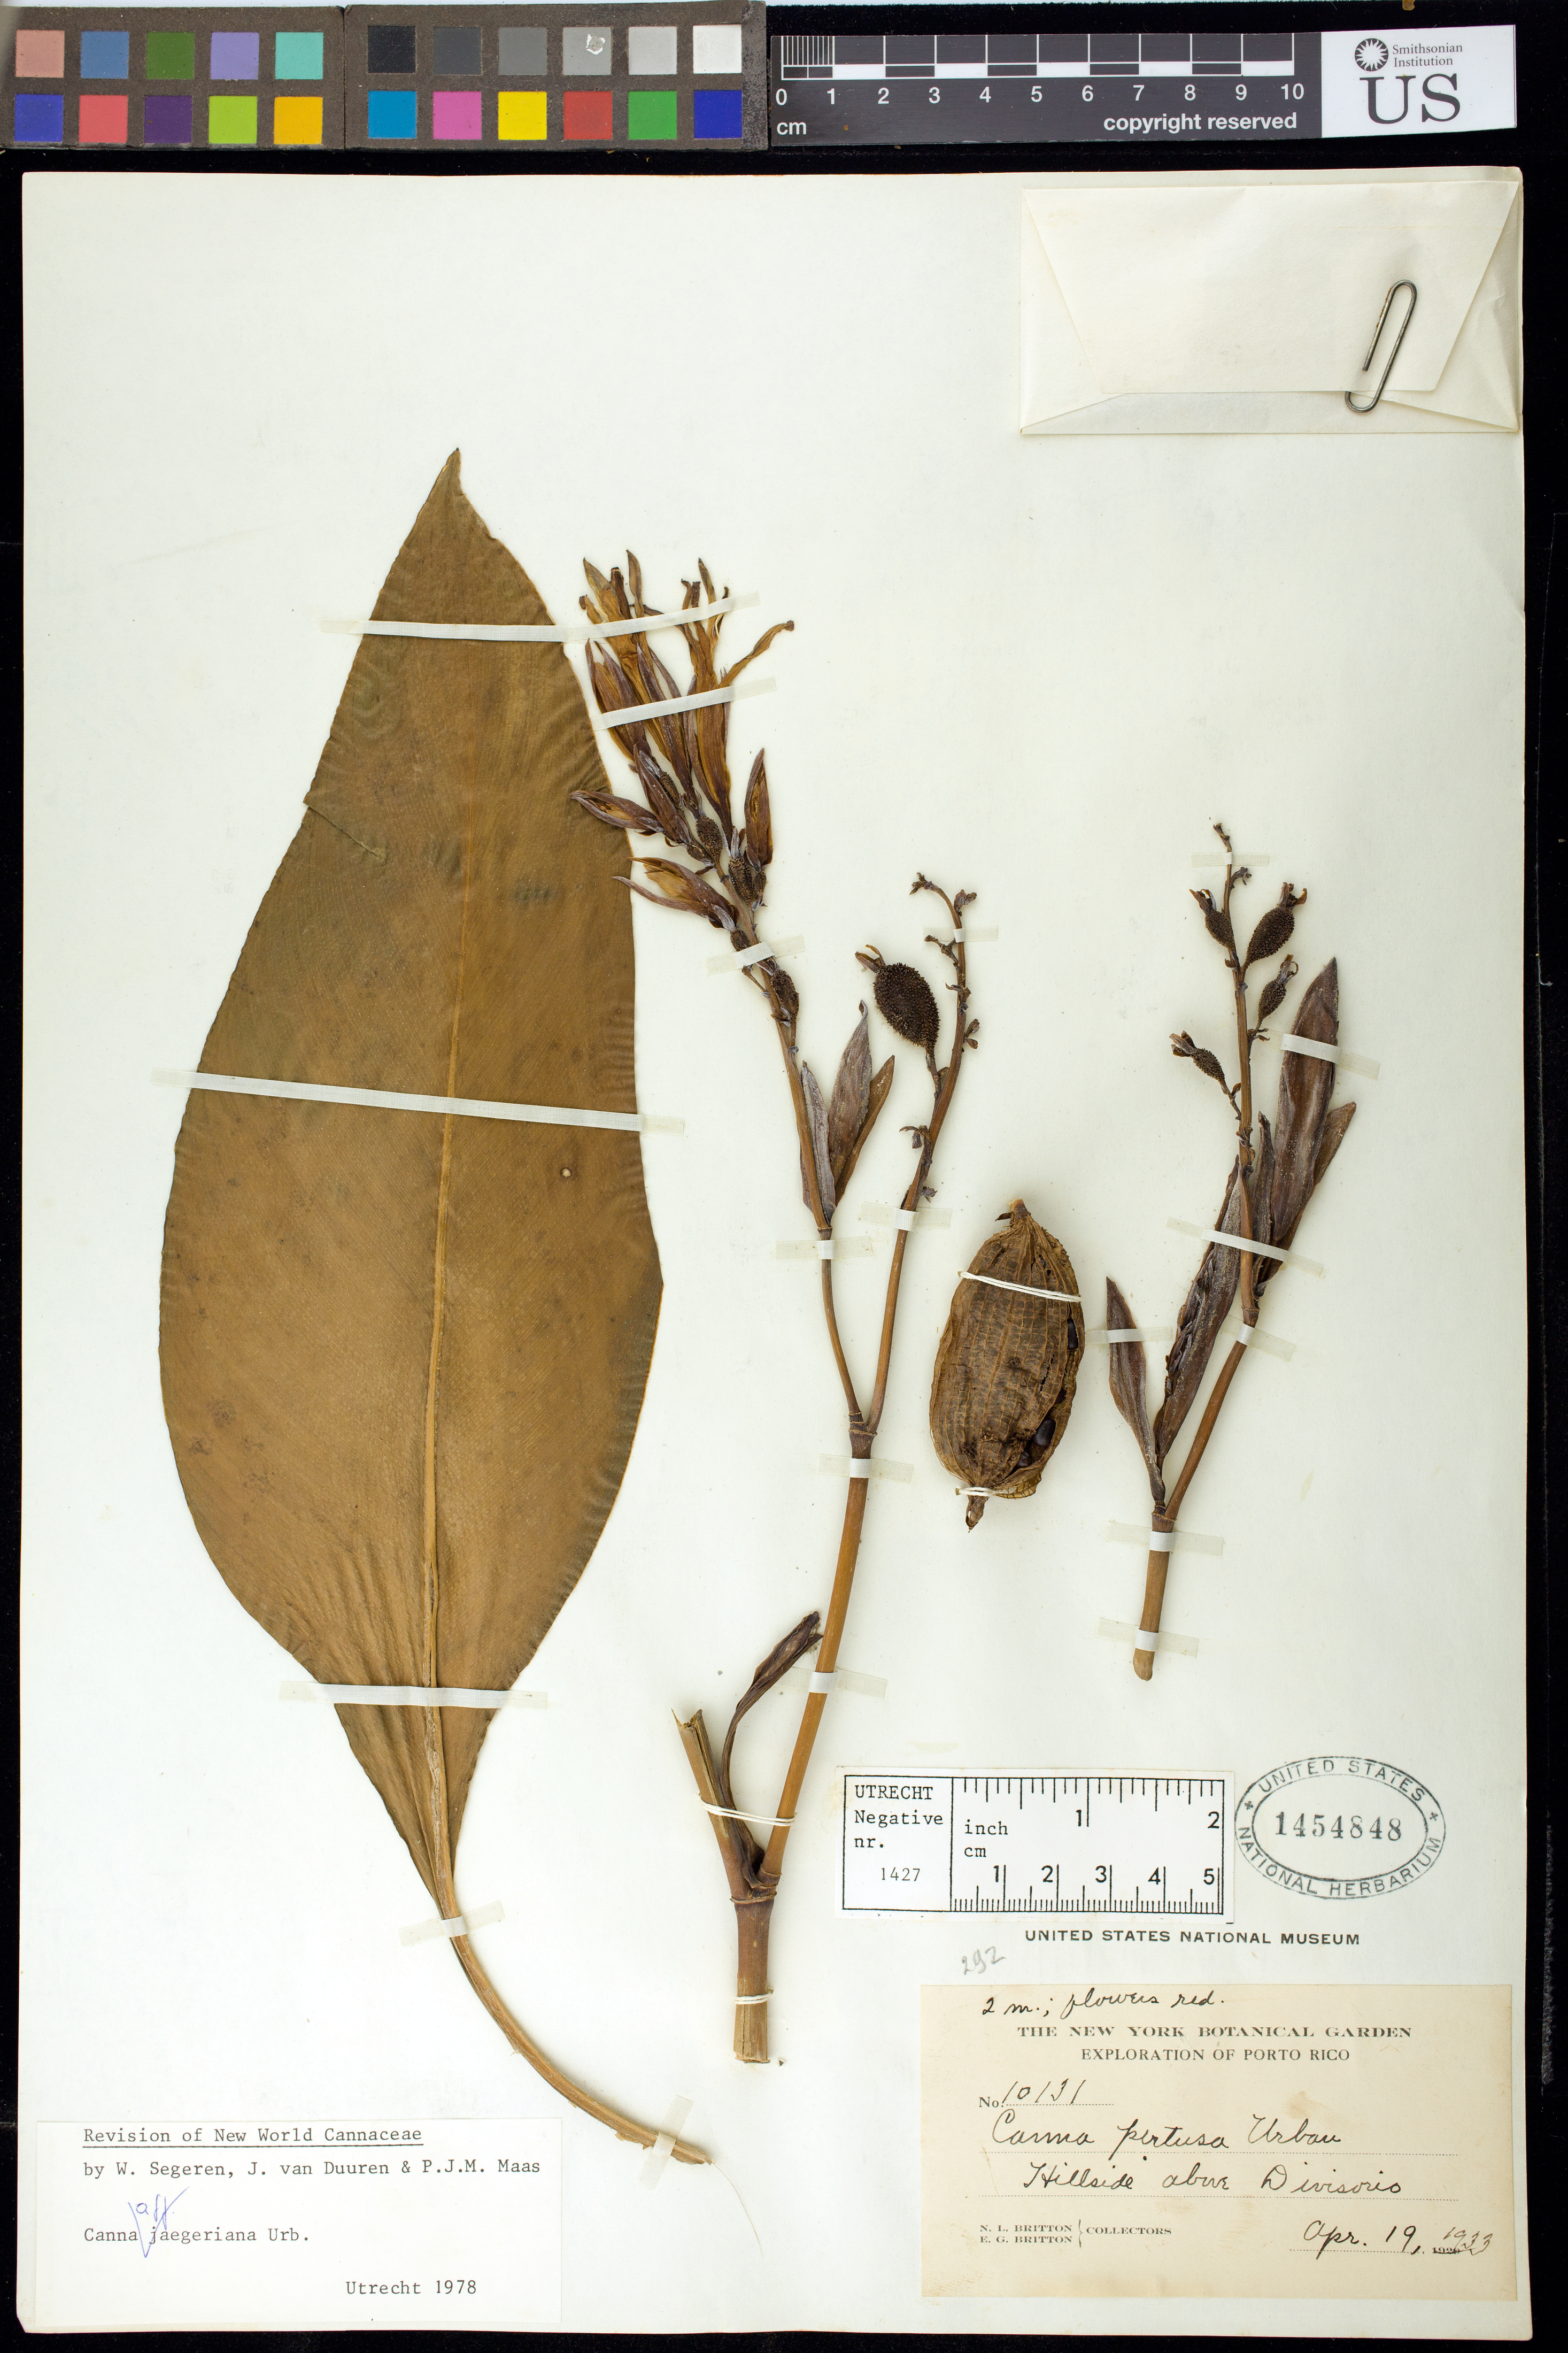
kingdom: Plantae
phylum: Tracheophyta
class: Liliopsida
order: Zingiberales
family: Cannaceae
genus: Canna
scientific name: Canna jaegeriana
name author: Urb.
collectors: N. Britton & E. G. Britton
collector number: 10131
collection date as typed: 19 Apr 1933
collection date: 1933-04-19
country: Puerto Rico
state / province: Orocovis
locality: hillside above Divisoria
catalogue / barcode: US 1454848